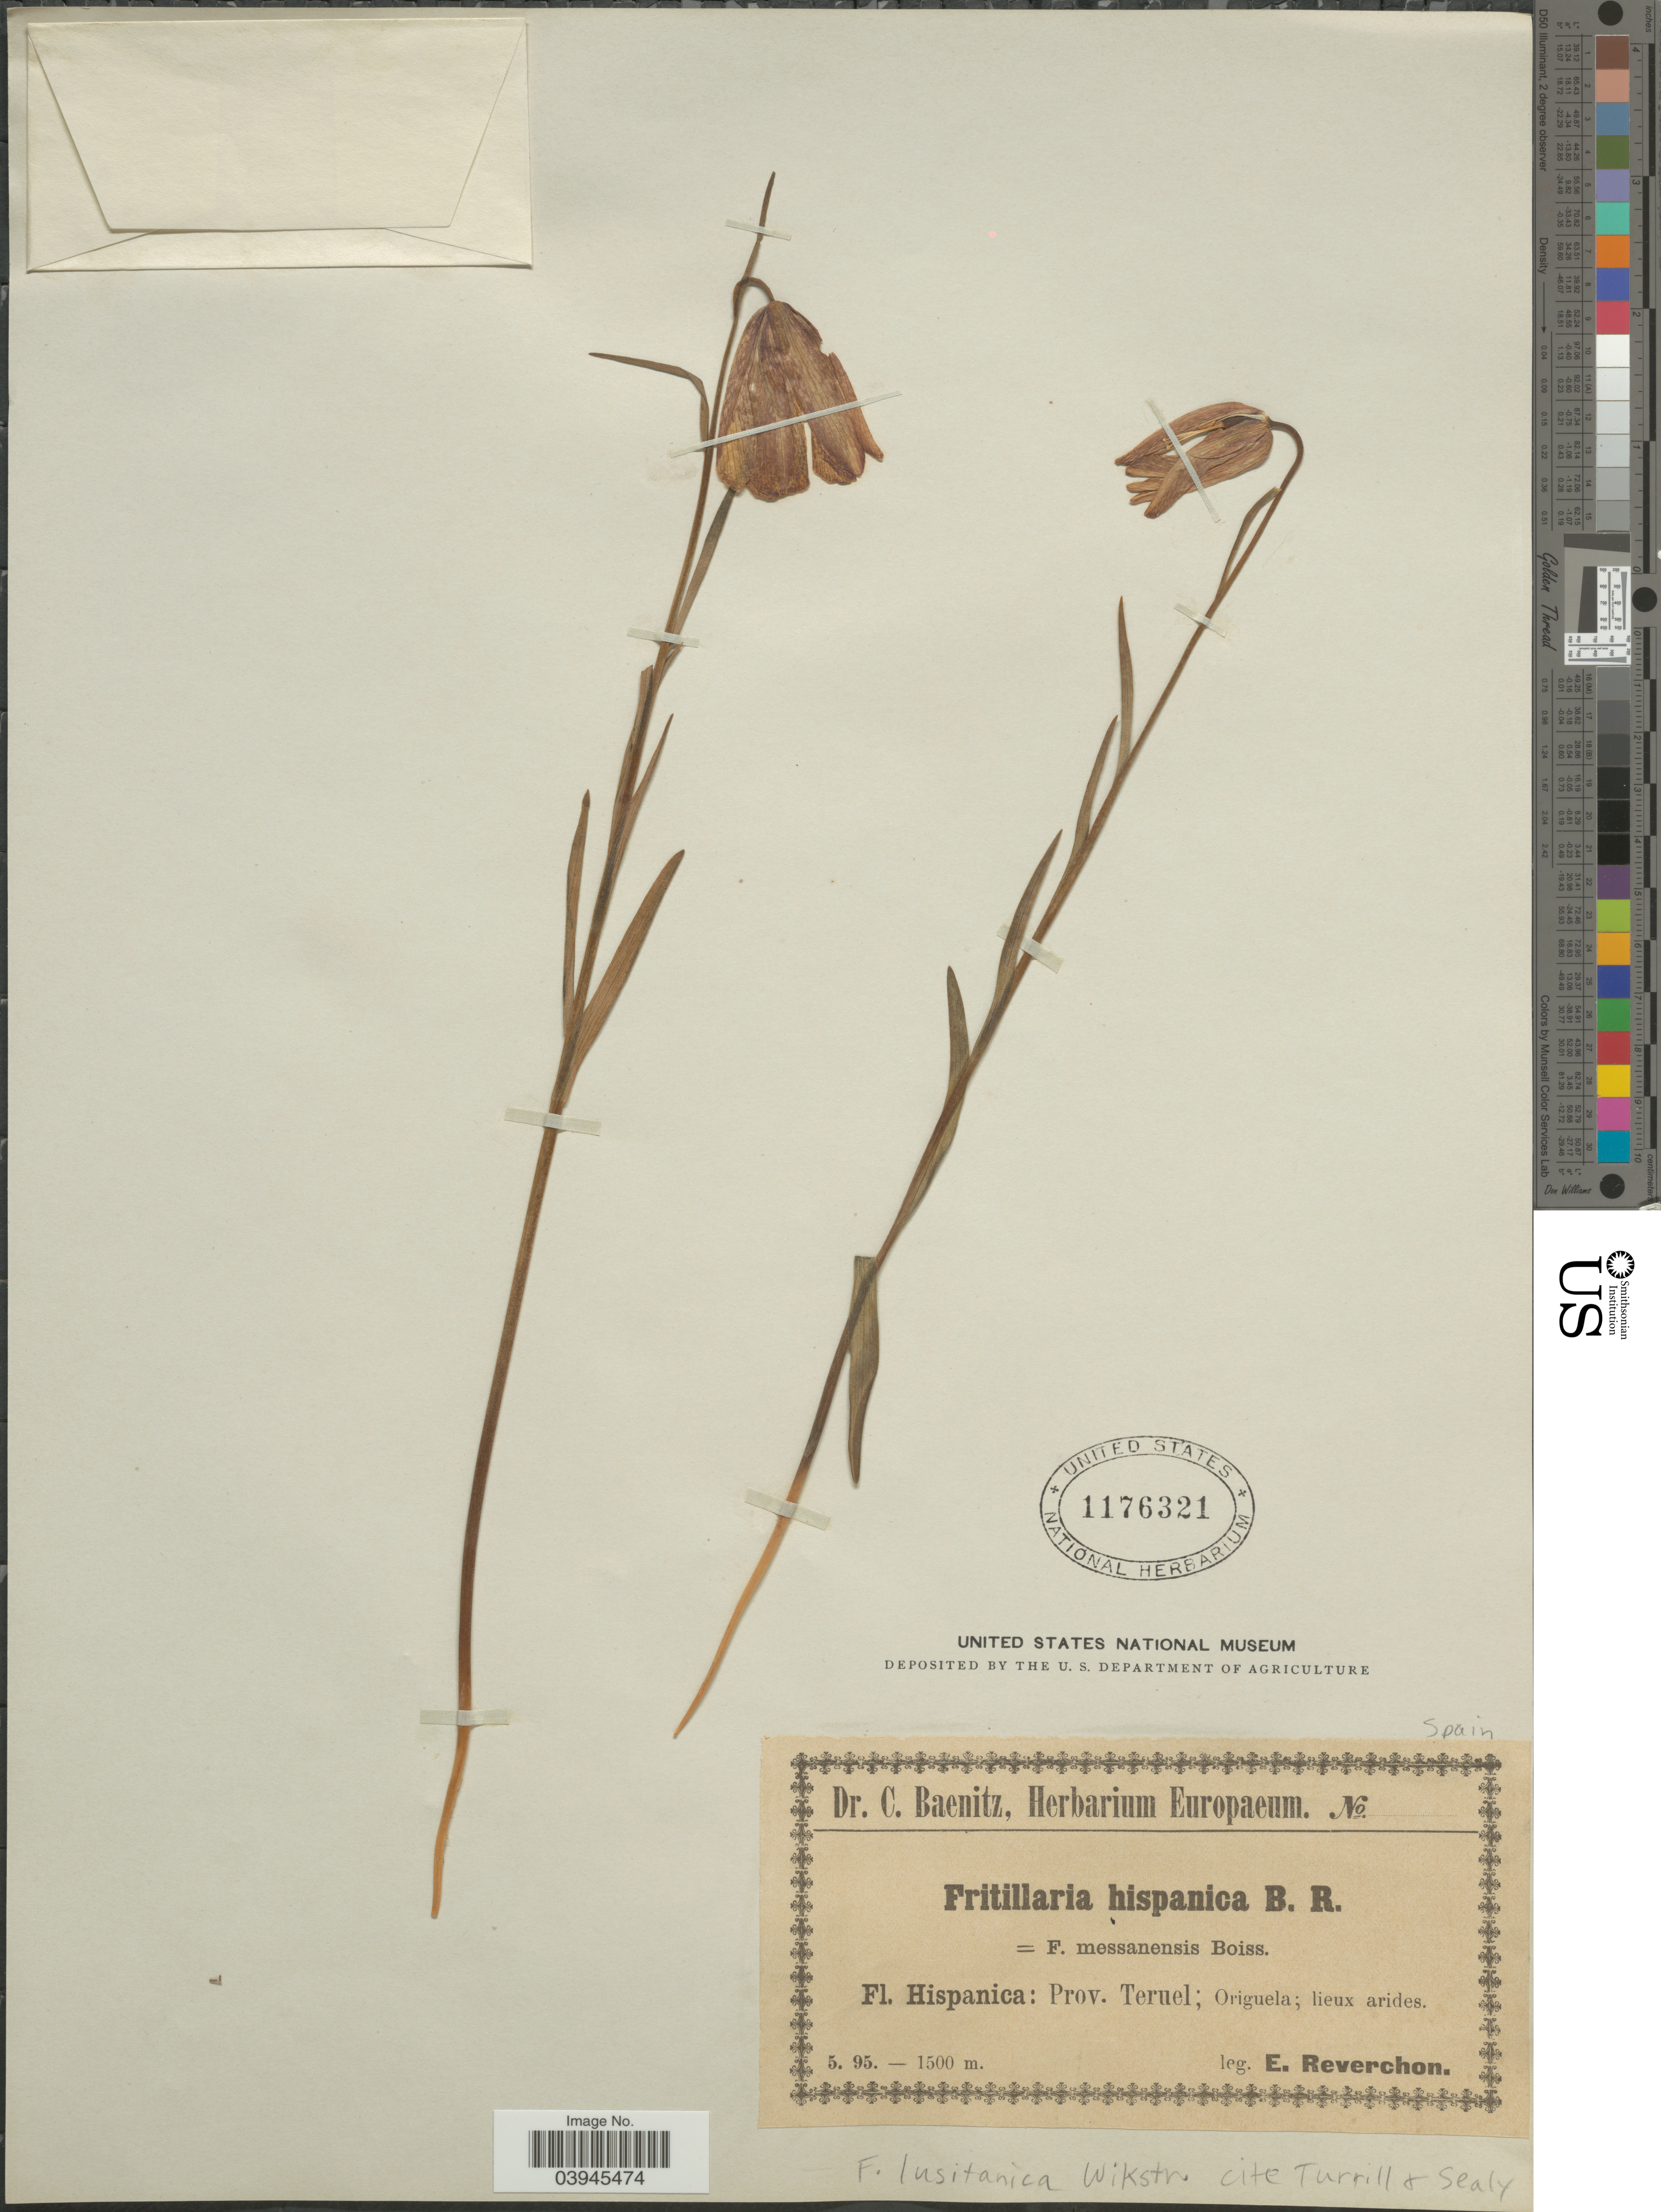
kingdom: Plantae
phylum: Tracheophyta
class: Liliopsida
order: Liliales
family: Liliaceae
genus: Fritillaria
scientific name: Fritillaria lusitanica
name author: Wikstr.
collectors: E. Reverchon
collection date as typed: Transcribed d/m/y: /5/95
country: Spain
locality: Hispanica: Prov. Teruel; Origuela.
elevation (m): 1500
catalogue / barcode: US 1176321